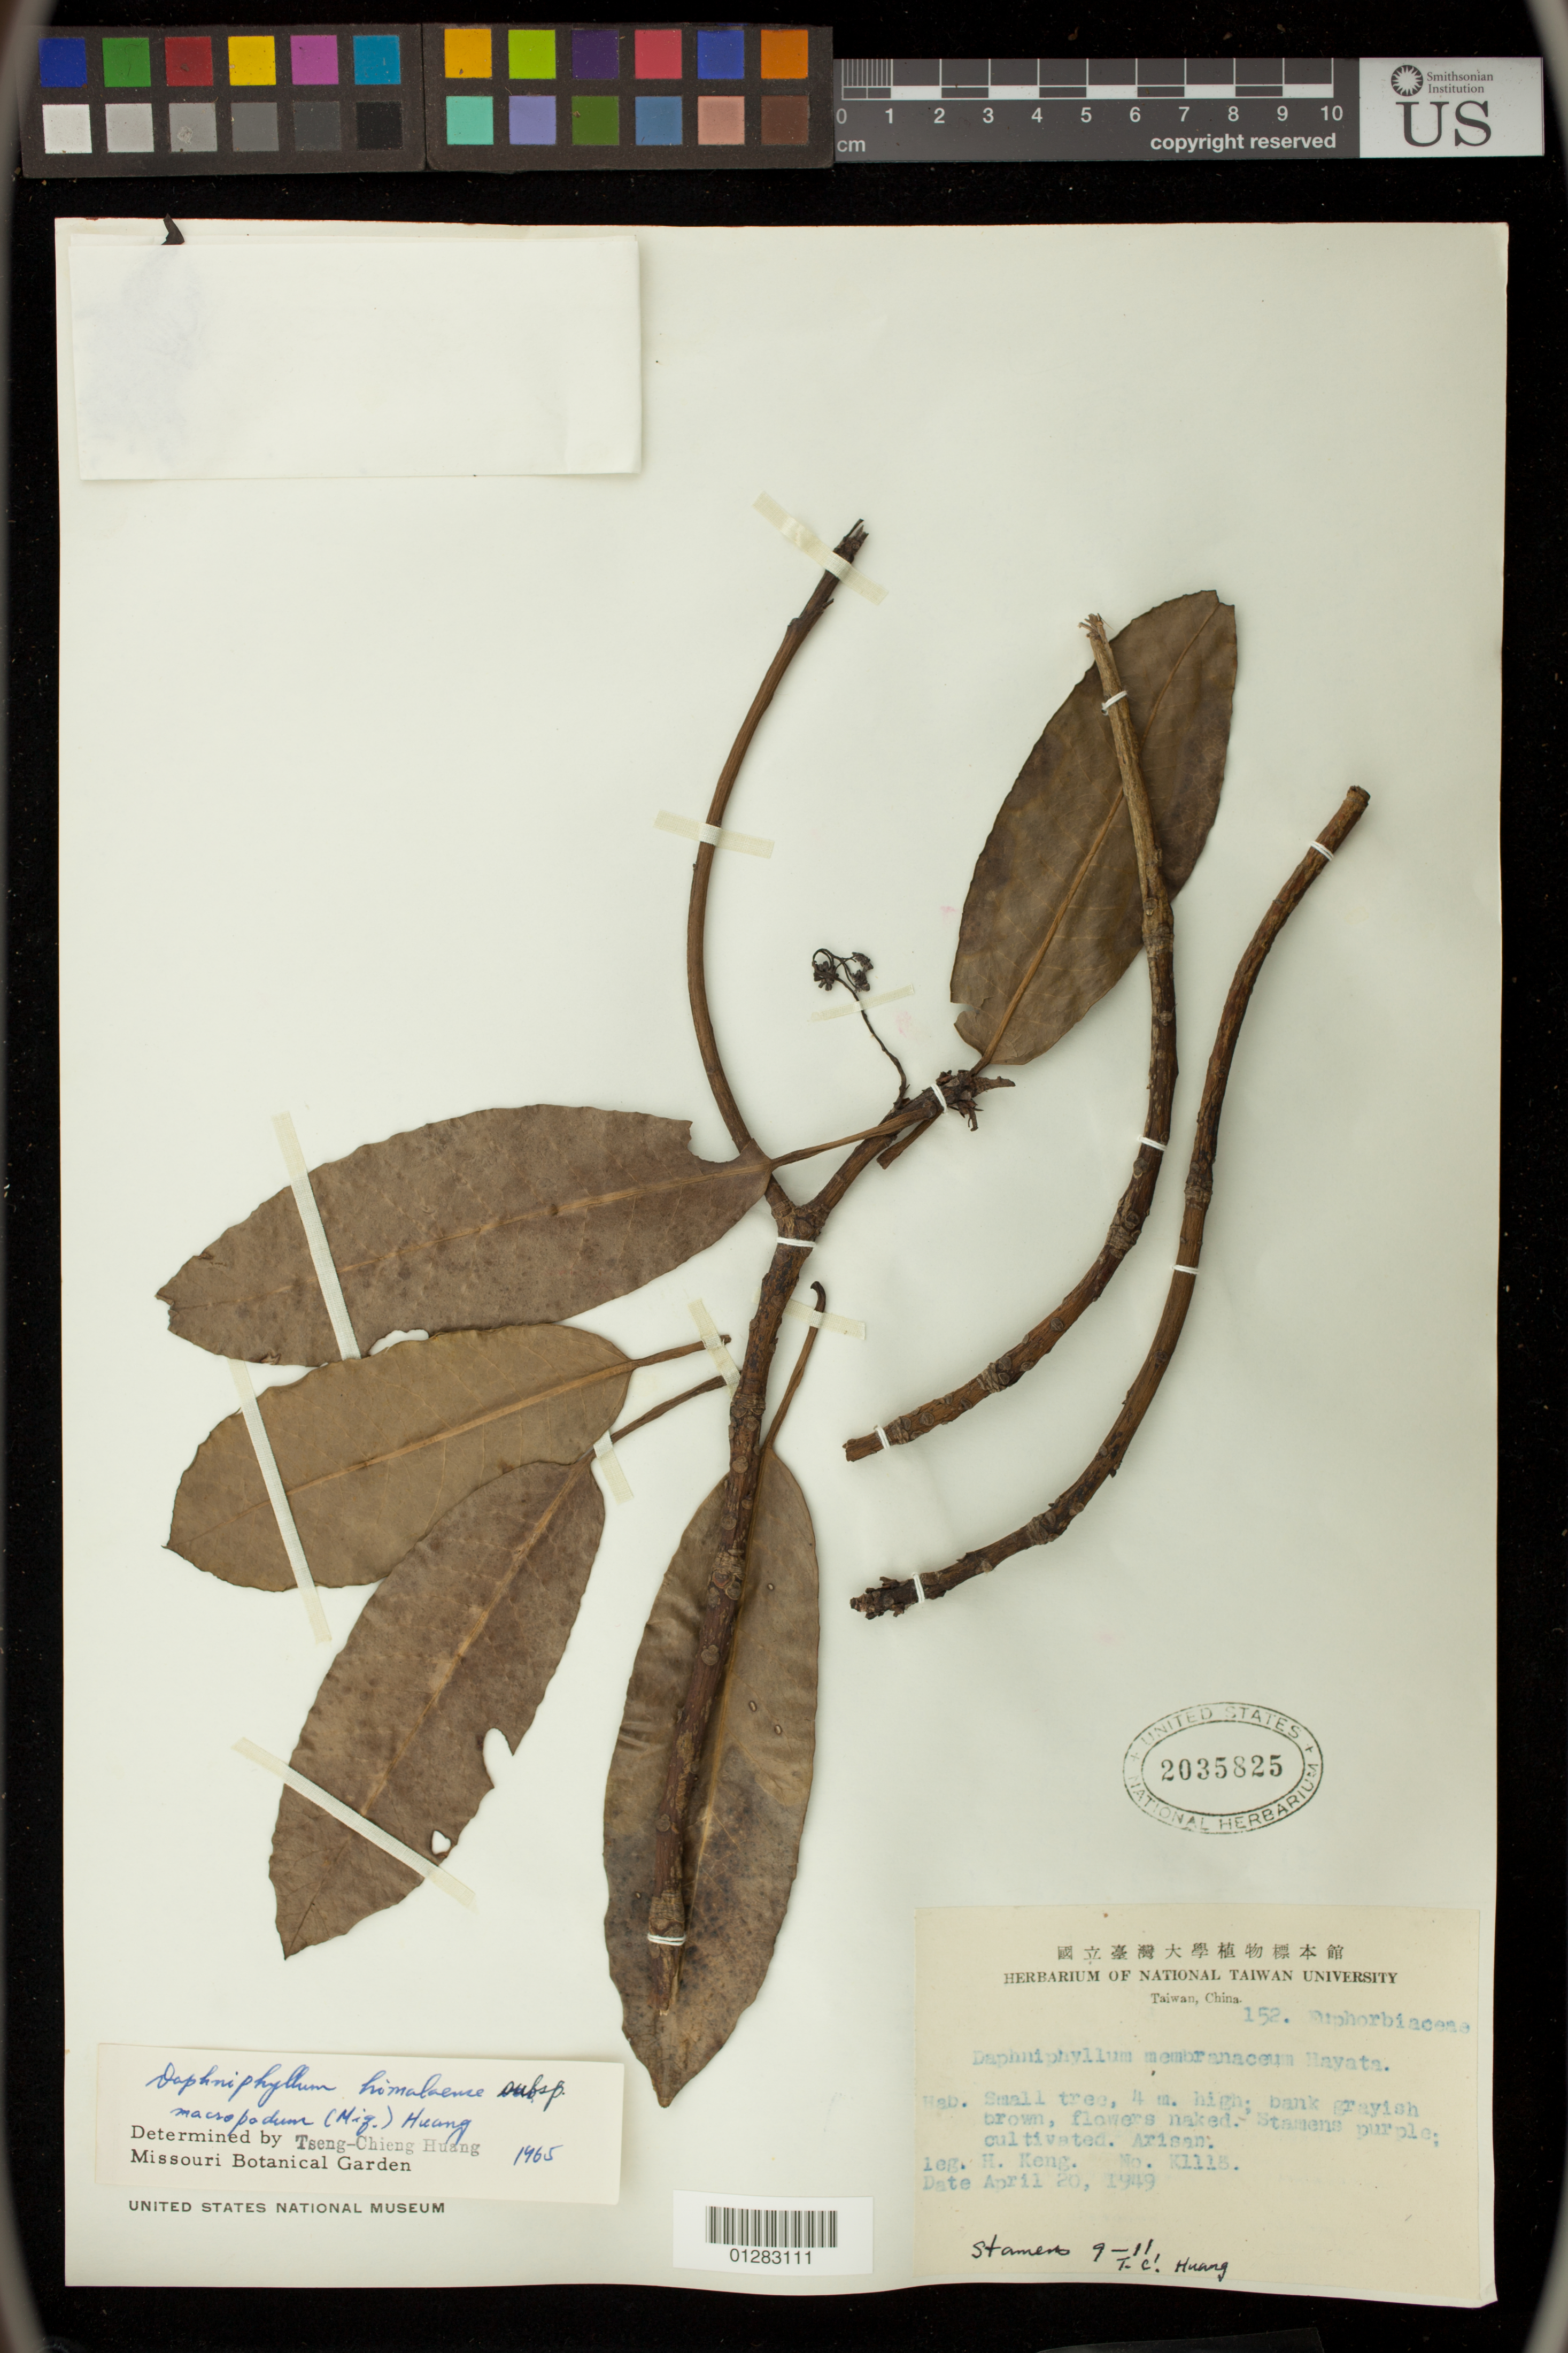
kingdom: Plantae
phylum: Tracheophyta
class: Magnoliopsida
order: Saxifragales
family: Daphniphyllaceae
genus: Daphniphyllum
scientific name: Daphniphyllum himalayense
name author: (Benth.) Müll. Arg.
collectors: H. Keng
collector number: K1115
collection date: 1949-04-20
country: Taiwan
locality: Arisan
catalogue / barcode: US 2035825